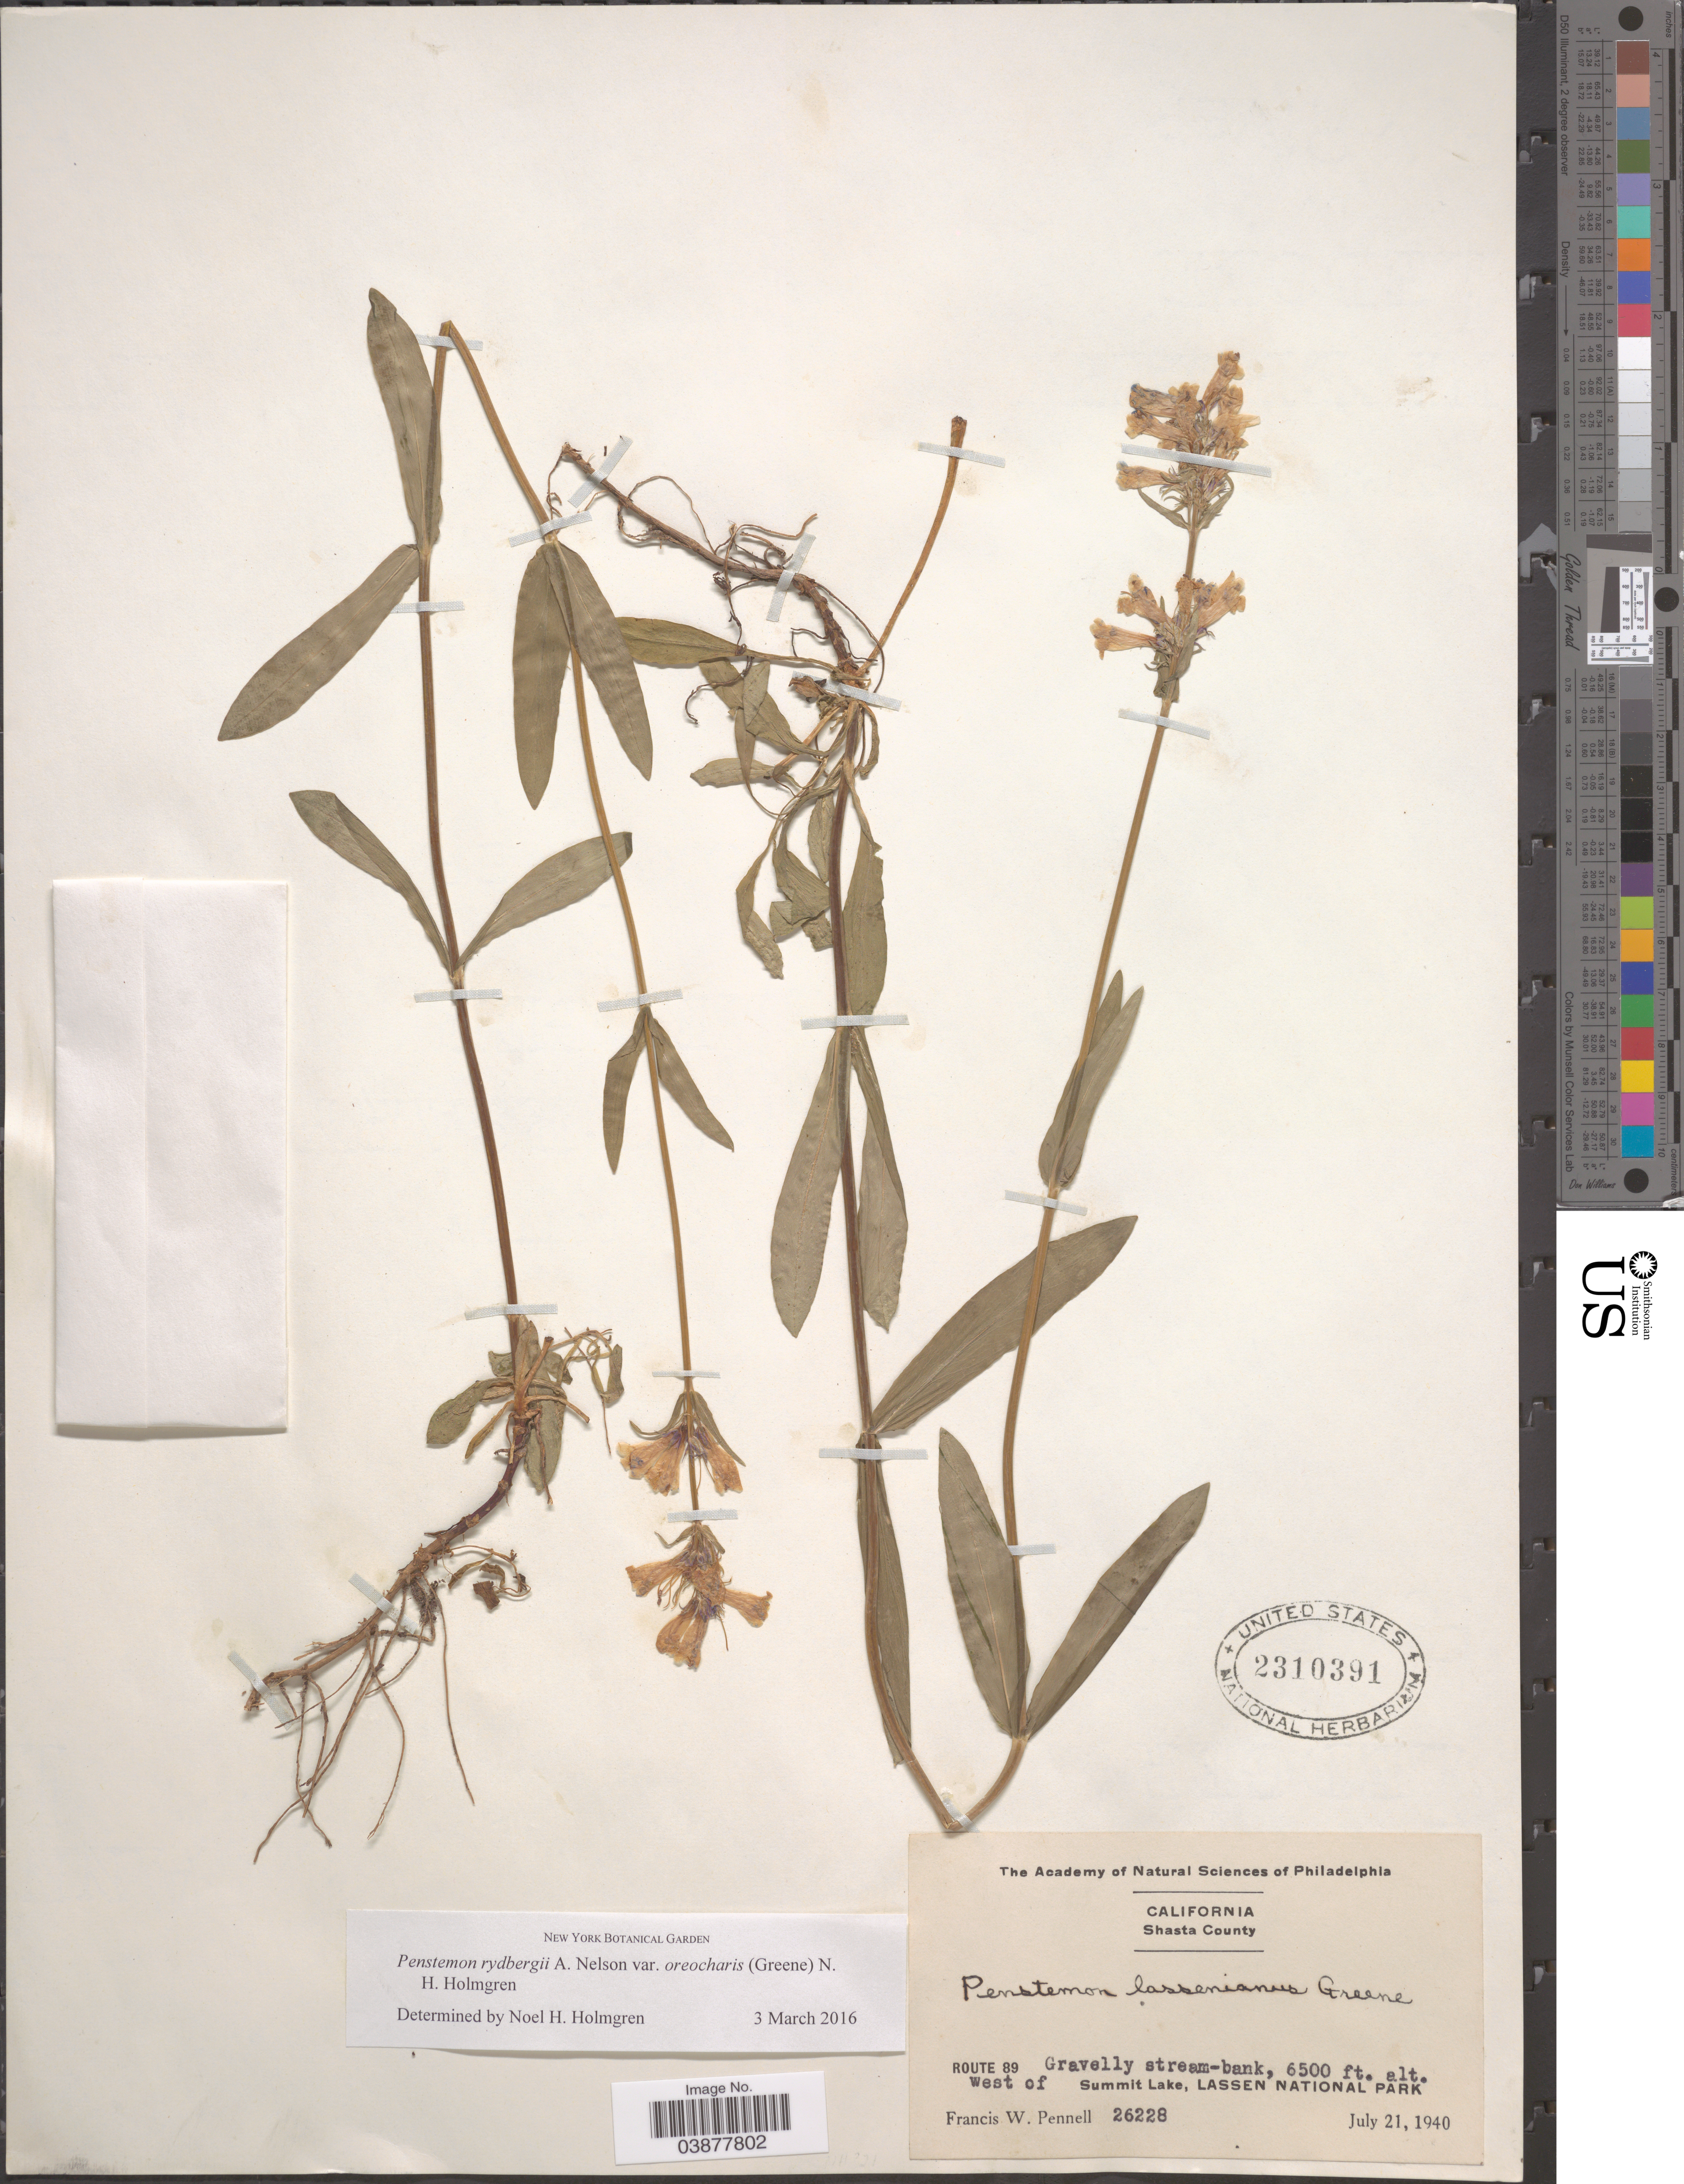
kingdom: Plantae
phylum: Tracheophyta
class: Magnoliopsida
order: Lamiales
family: Plantaginaceae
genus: Penstemon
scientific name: Penstemon rydbergii var. oreocharis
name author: (Greene) N.H. Holmgren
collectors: F. W. Pennell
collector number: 26228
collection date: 1940-07-21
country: United States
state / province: California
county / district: Shasta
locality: Shasta County. Route 89 West of Summit Lake, Lassen National Park.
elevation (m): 1981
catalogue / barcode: US 2310391